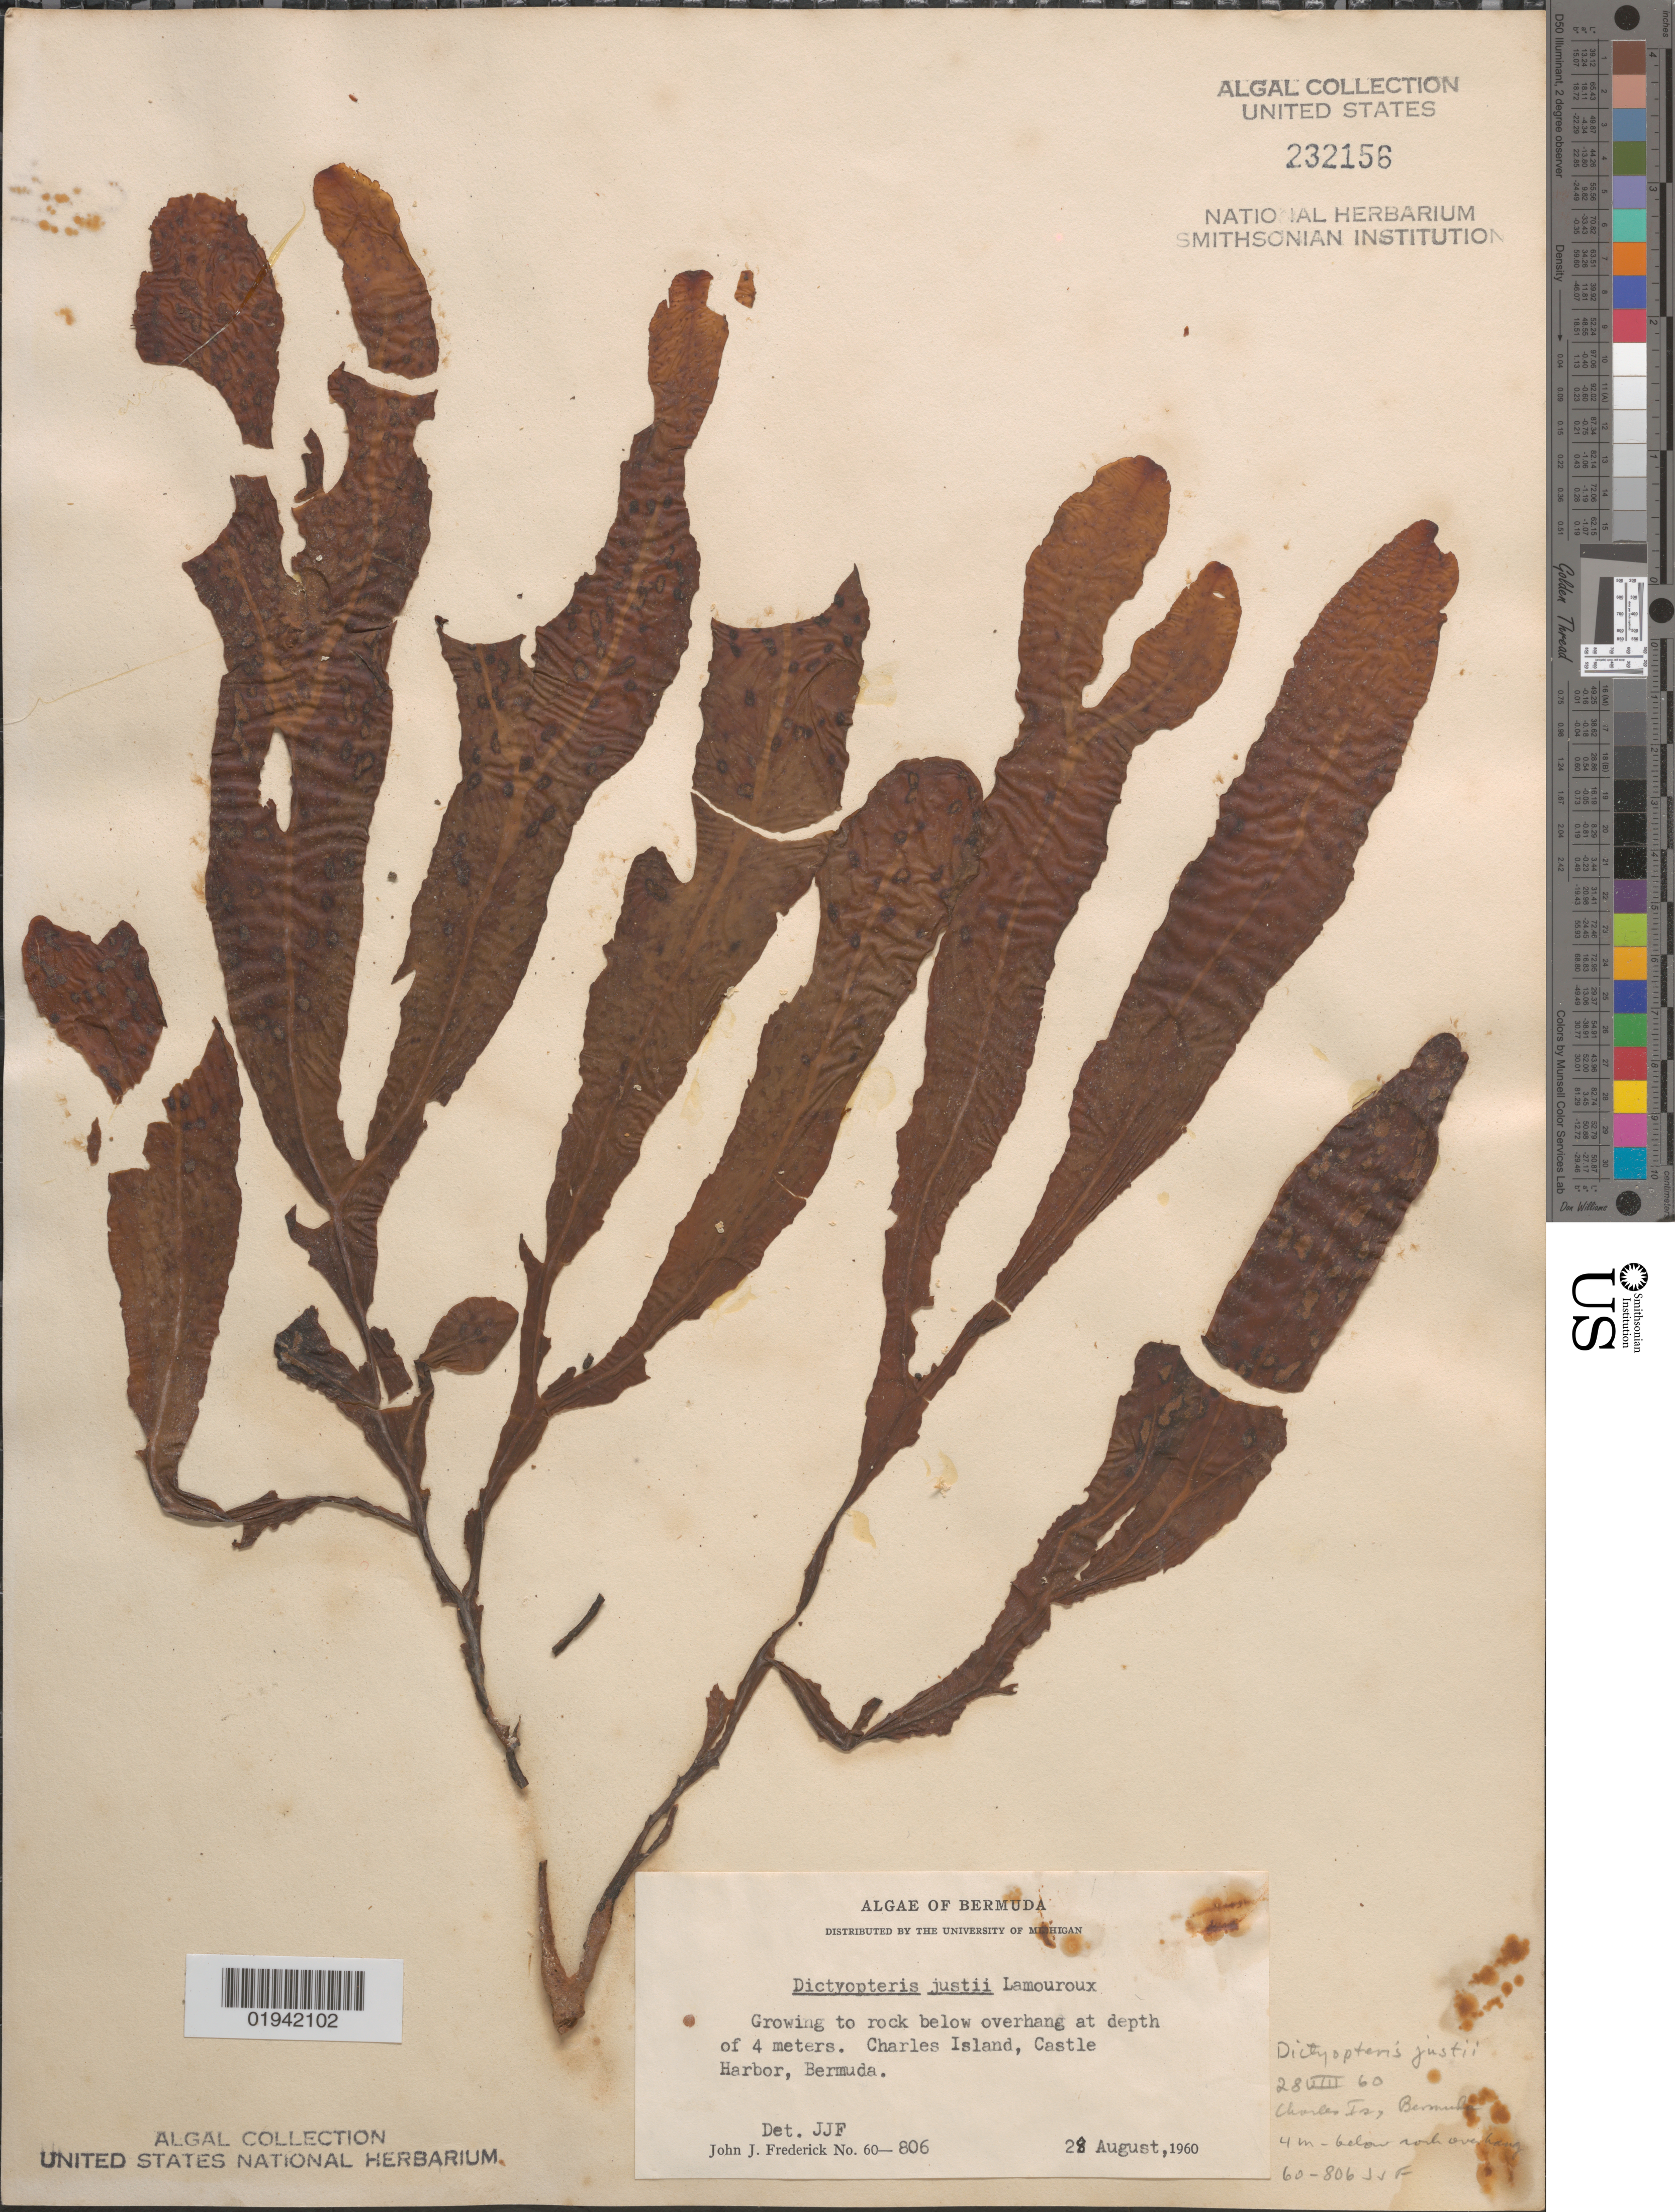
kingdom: Chromista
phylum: Ochrophyta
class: Phaeophyceae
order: Dictyotales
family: Dictyotaceae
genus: Dictyopteris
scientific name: Dictyopteris justii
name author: J.V.Lamouroux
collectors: J. Frederick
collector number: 60-806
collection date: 1960-08-28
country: Bermuda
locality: Charles Island, Castle Harbor.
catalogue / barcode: US 232156